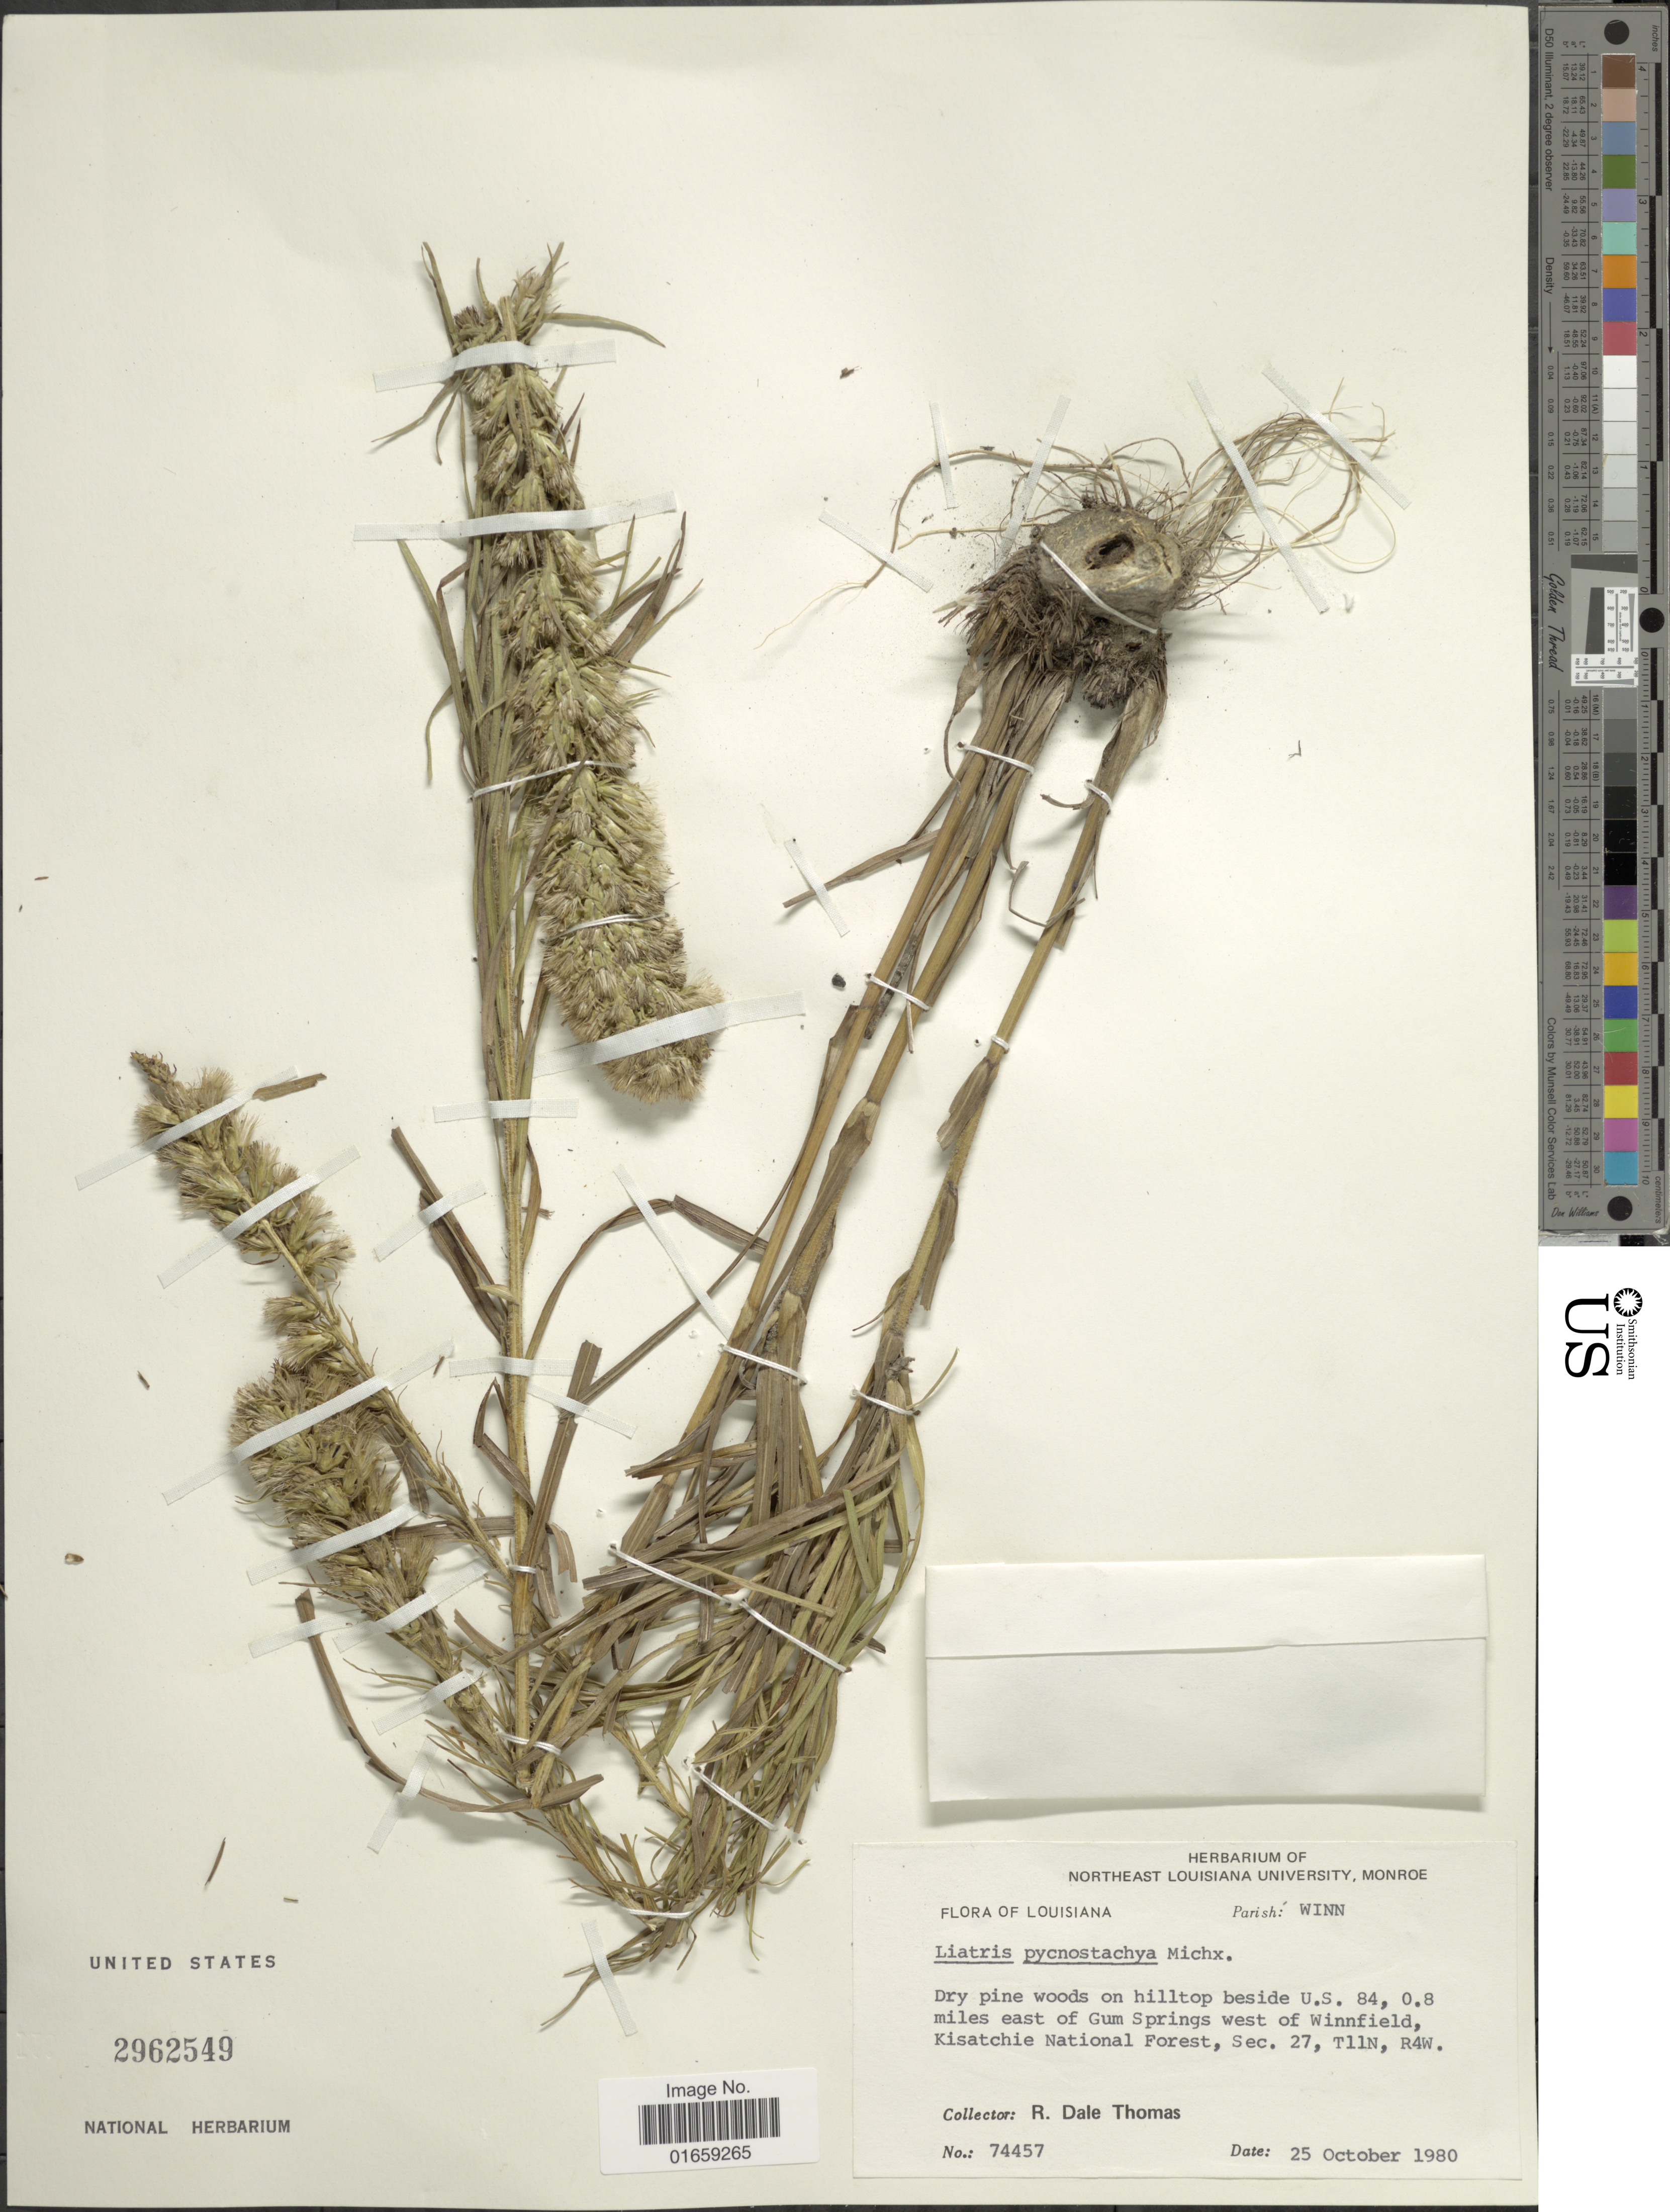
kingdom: Plantae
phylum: Tracheophyta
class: Magnoliopsida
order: Asterales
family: Asteraceae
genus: Liatris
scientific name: Liatris pycnostachya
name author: Michx.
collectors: R. Thomas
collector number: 74457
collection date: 1980-10-25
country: United States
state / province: Louisiana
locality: Dry pine woods on hilltop beside U. S. 84, 0.8 miles east of Gum Springs west of Winnfield, Kisatchie National Forest, Sec 27, T11N, R4W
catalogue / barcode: US 2962549